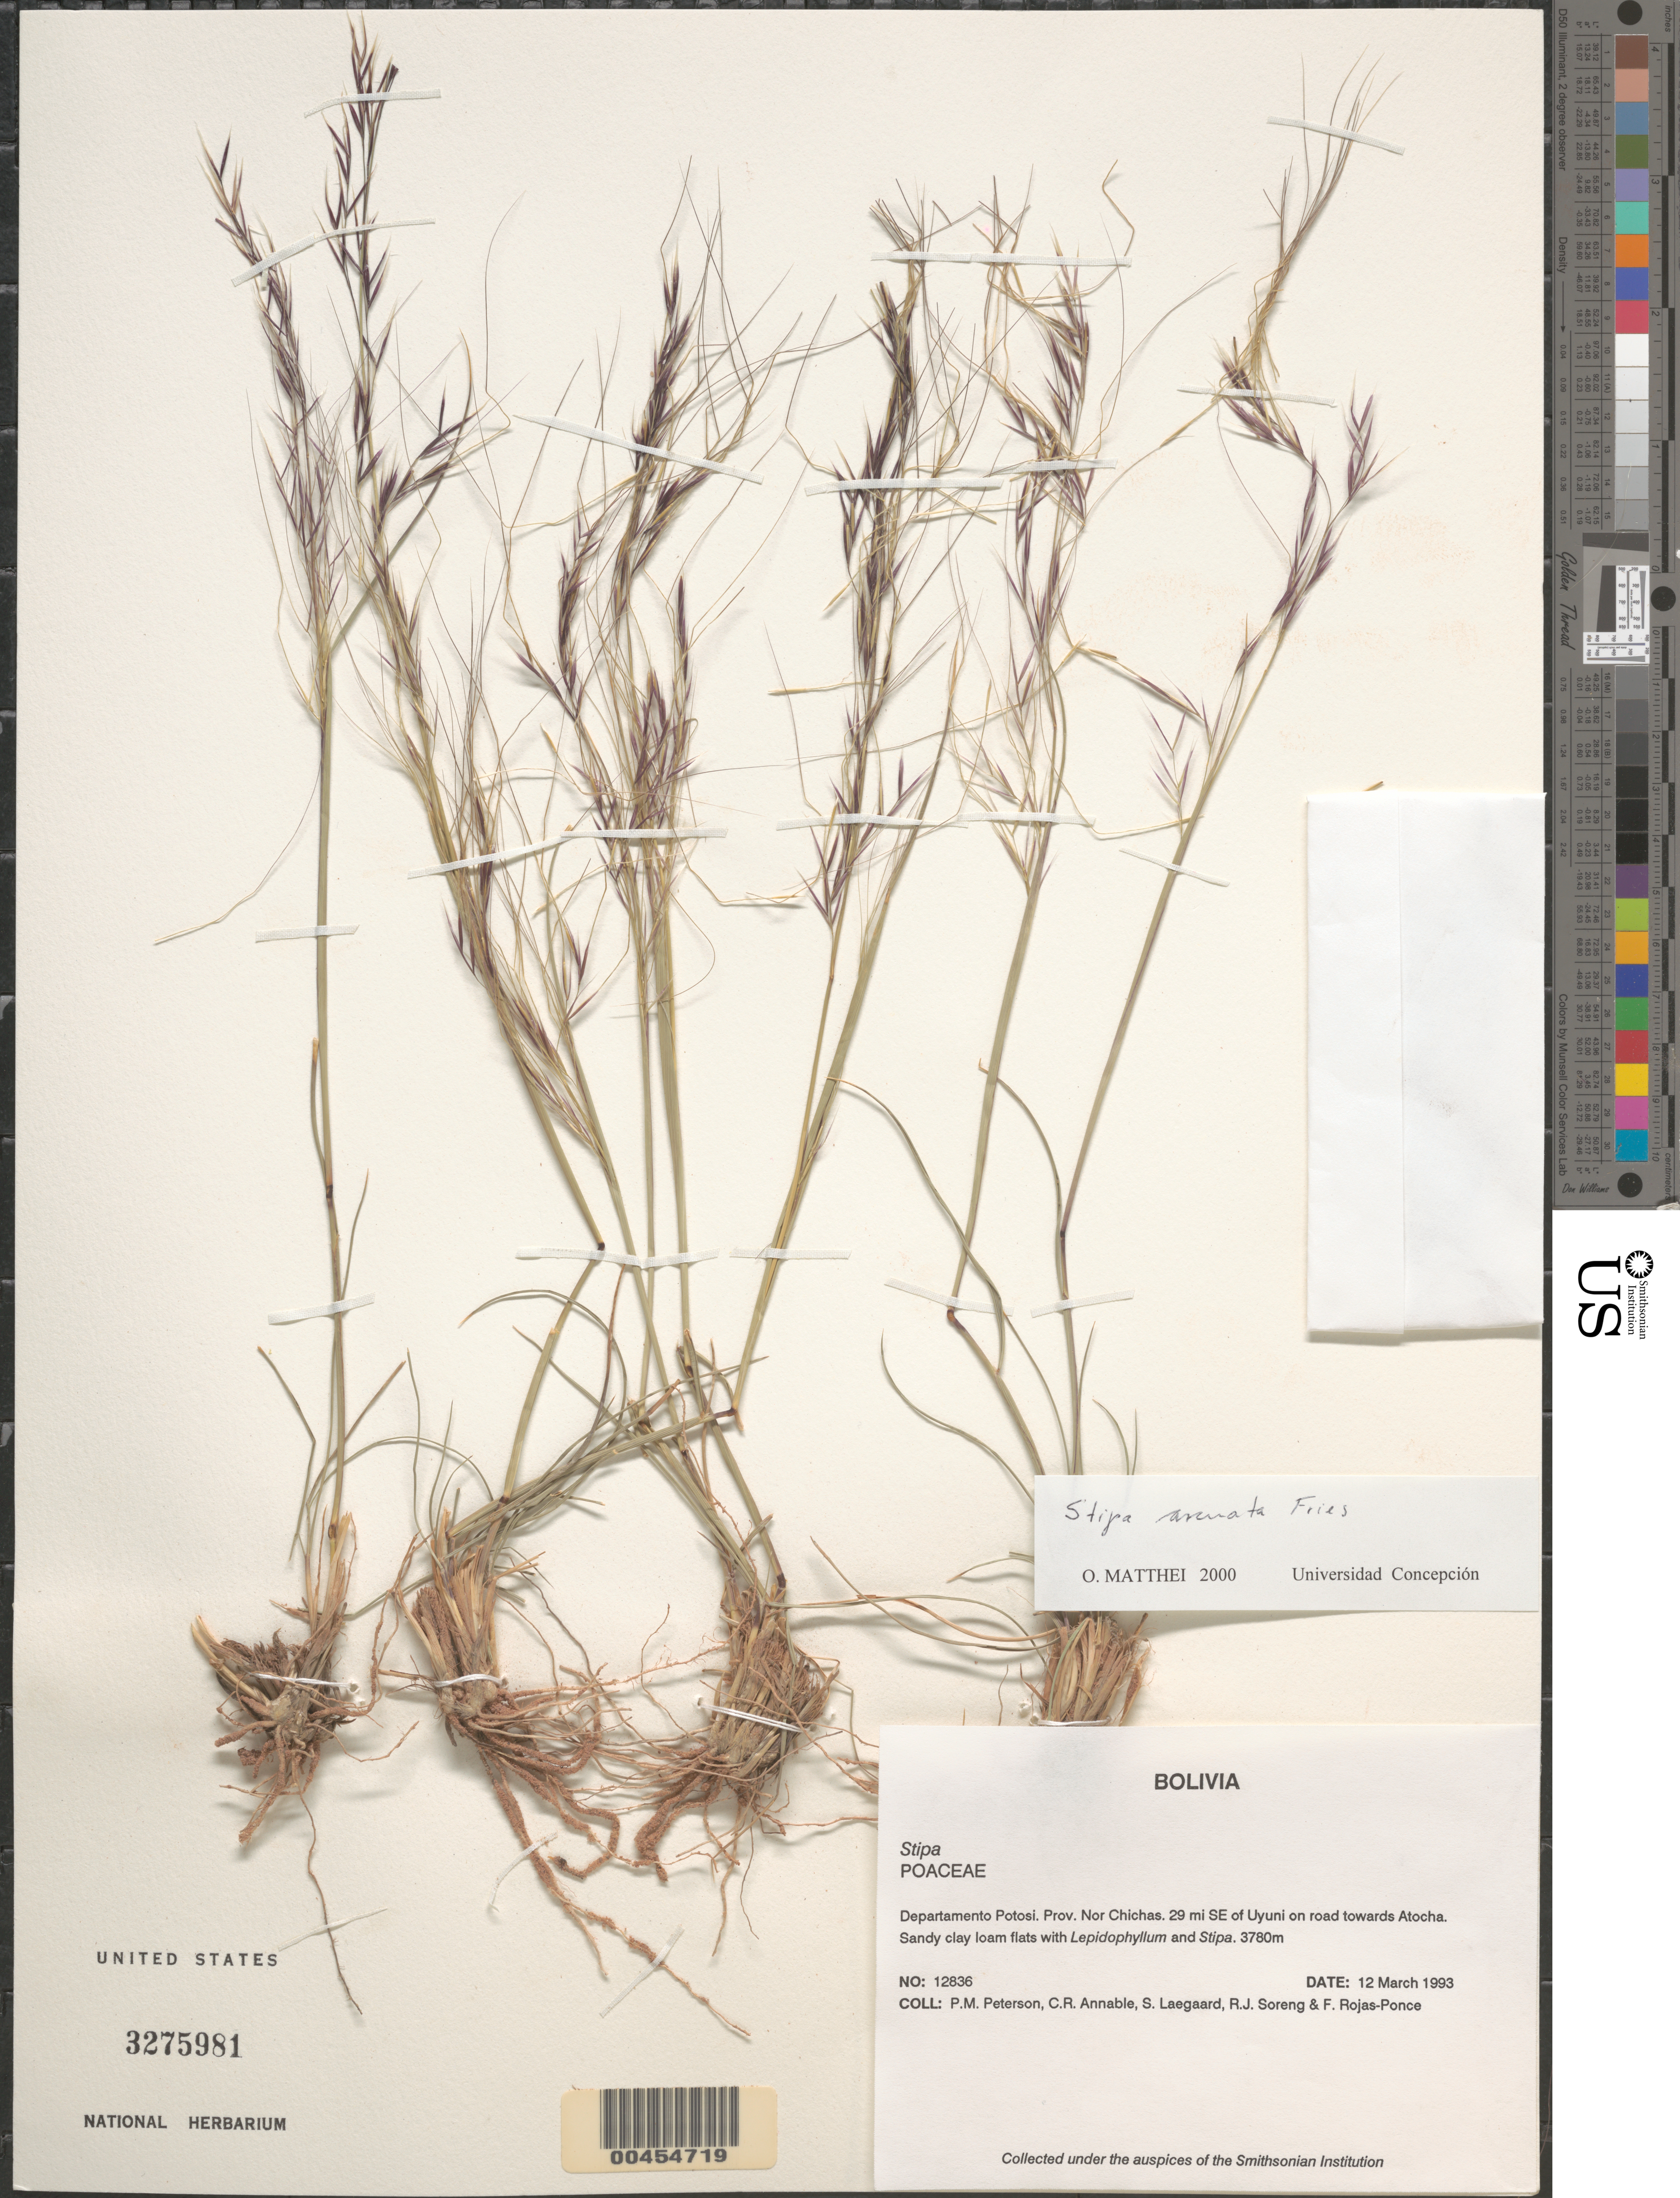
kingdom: Plantae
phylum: Tracheophyta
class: Liliopsida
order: Poales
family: Poaceae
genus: Stipa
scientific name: Stipa sp.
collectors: P. M. Peterson, C. R. Annable, S. Lægaard, R. J. Soreng & F. Rojas-Ponce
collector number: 12836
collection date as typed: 12 Mar 1993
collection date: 1993-03-12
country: Bolivia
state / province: Potosí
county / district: Nor Chichas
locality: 29 mi SE of Uyuni on road towards Atocha.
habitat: Sandy clay loam flats with Lepidophyllum and Stipa.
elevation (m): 3780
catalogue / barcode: US 3275981